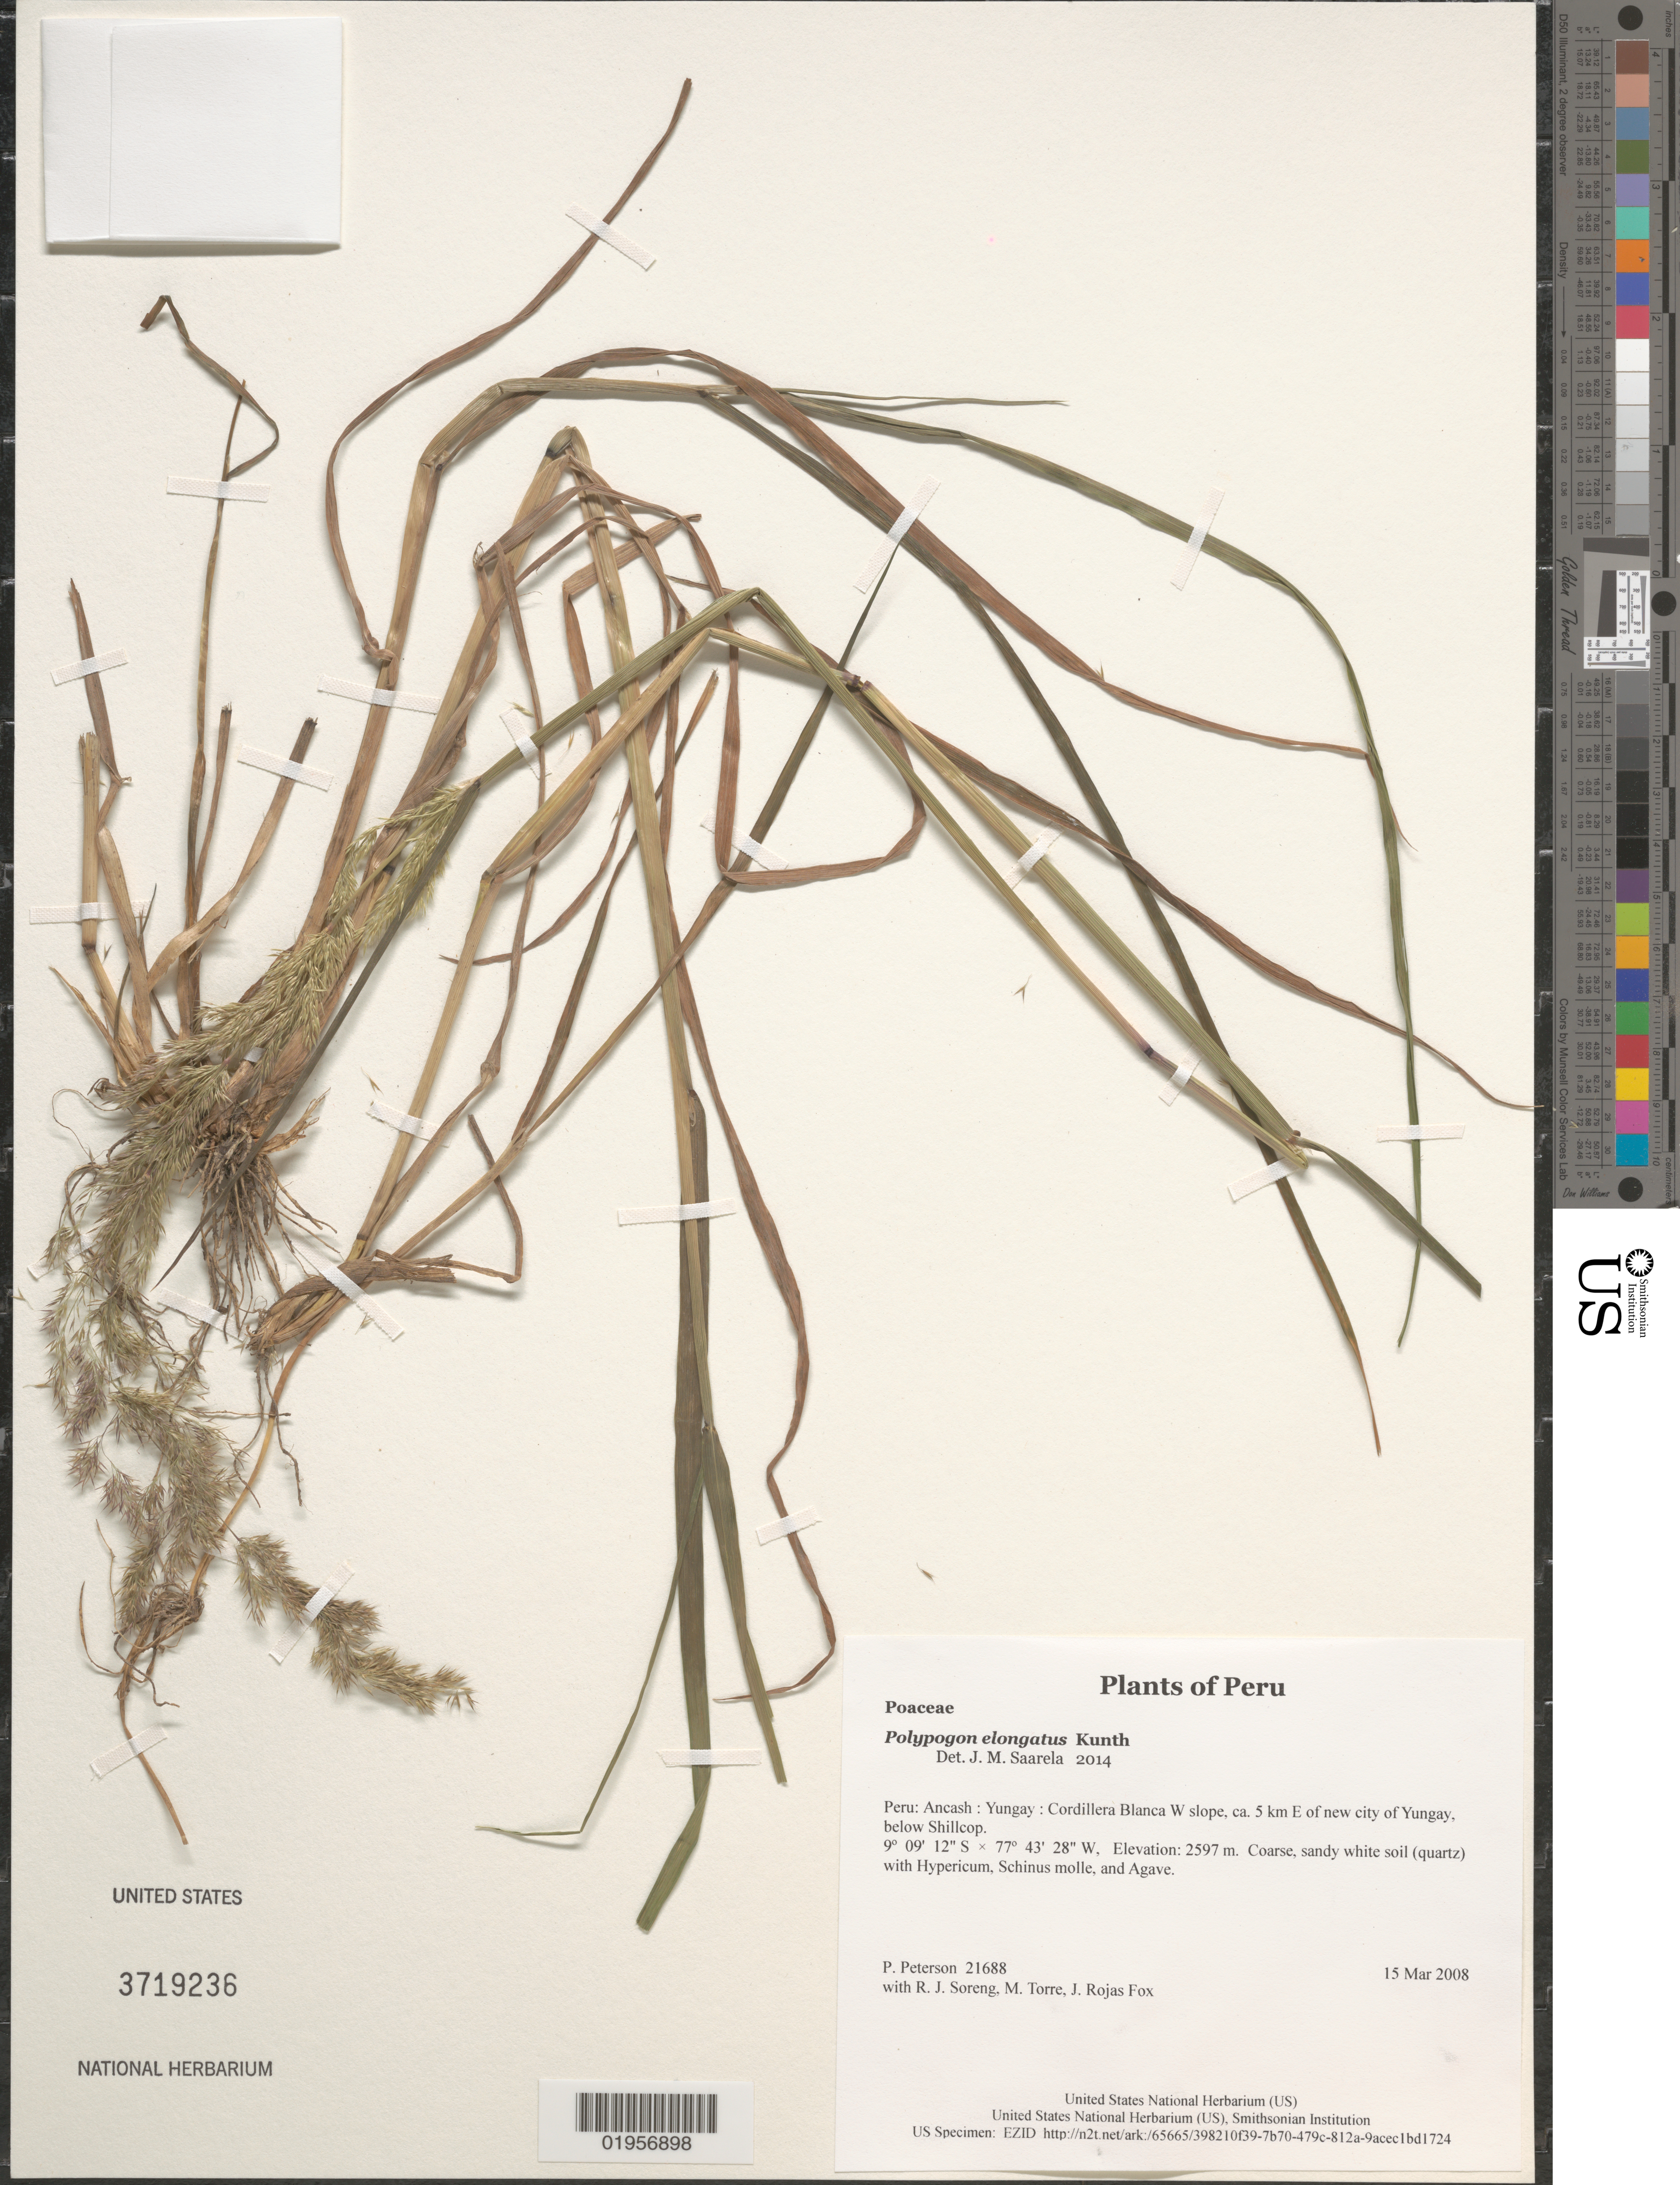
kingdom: Plantae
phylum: Tracheophyta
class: Liliopsida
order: Poales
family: Poaceae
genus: Polypogon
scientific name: Polypogon elongatus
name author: Kunth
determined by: Saarela, J. M., (CAN), Canadian Museum of Nature (CANADA)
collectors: P. M. Peterson, R. J. Soreng, M. Torre & J. Rojas Fox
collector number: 21688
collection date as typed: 15 Mar 2008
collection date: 2008-03-15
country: Peru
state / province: Ancash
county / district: Yungay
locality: Cordillera Blanca W slope, ca. 5 km E of new city of Yungay, below Shillcop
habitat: Coarse, sandy white soil (quartz) with Hypericum, Schinus molle, and Agave.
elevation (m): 2597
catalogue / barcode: US 3719236